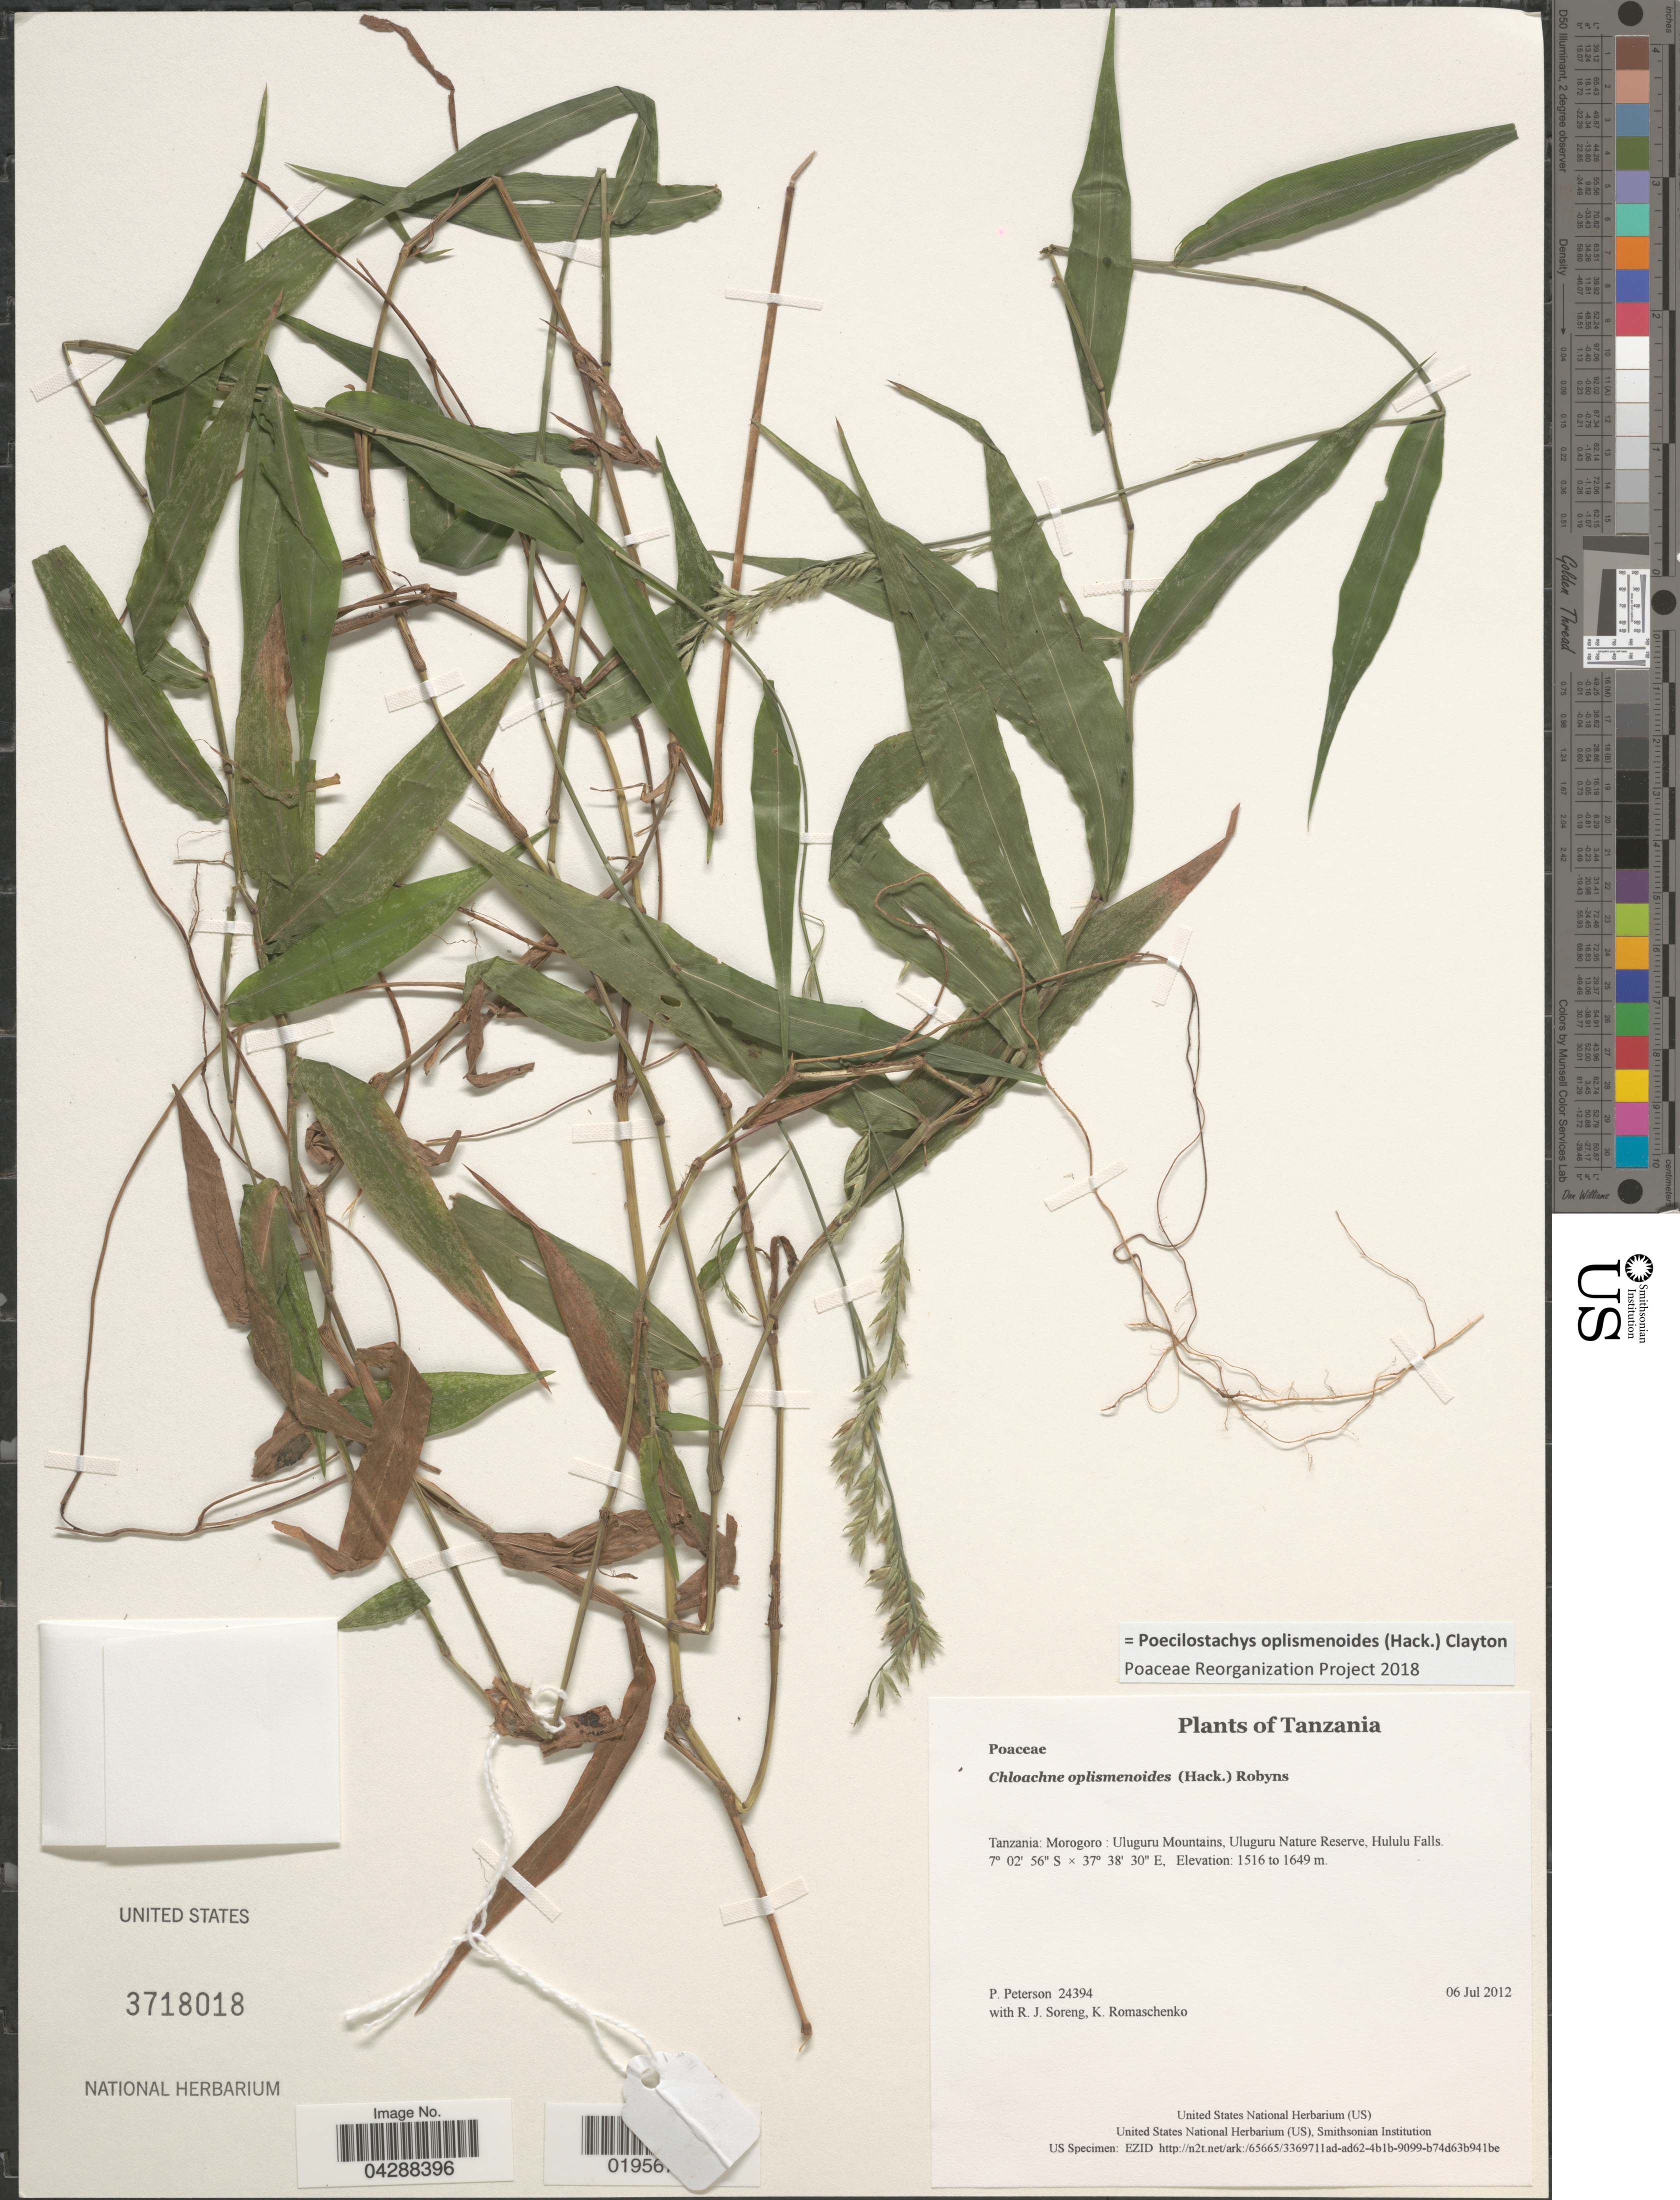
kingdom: Plantae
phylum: Tracheophyta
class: Liliopsida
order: Poales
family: Poaceae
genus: Poecilostachys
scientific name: Poecilostachys oplismenoides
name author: (Hack.) Clayton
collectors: P. Peterson, R. J. Soreng & K. Romaschenko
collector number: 24394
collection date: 2012-07-06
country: Tanzania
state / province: Morogoro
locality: Uluguru Mountains, Uluguru Nature reserve, Hululu Falls.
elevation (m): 1516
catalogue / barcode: US 3718018